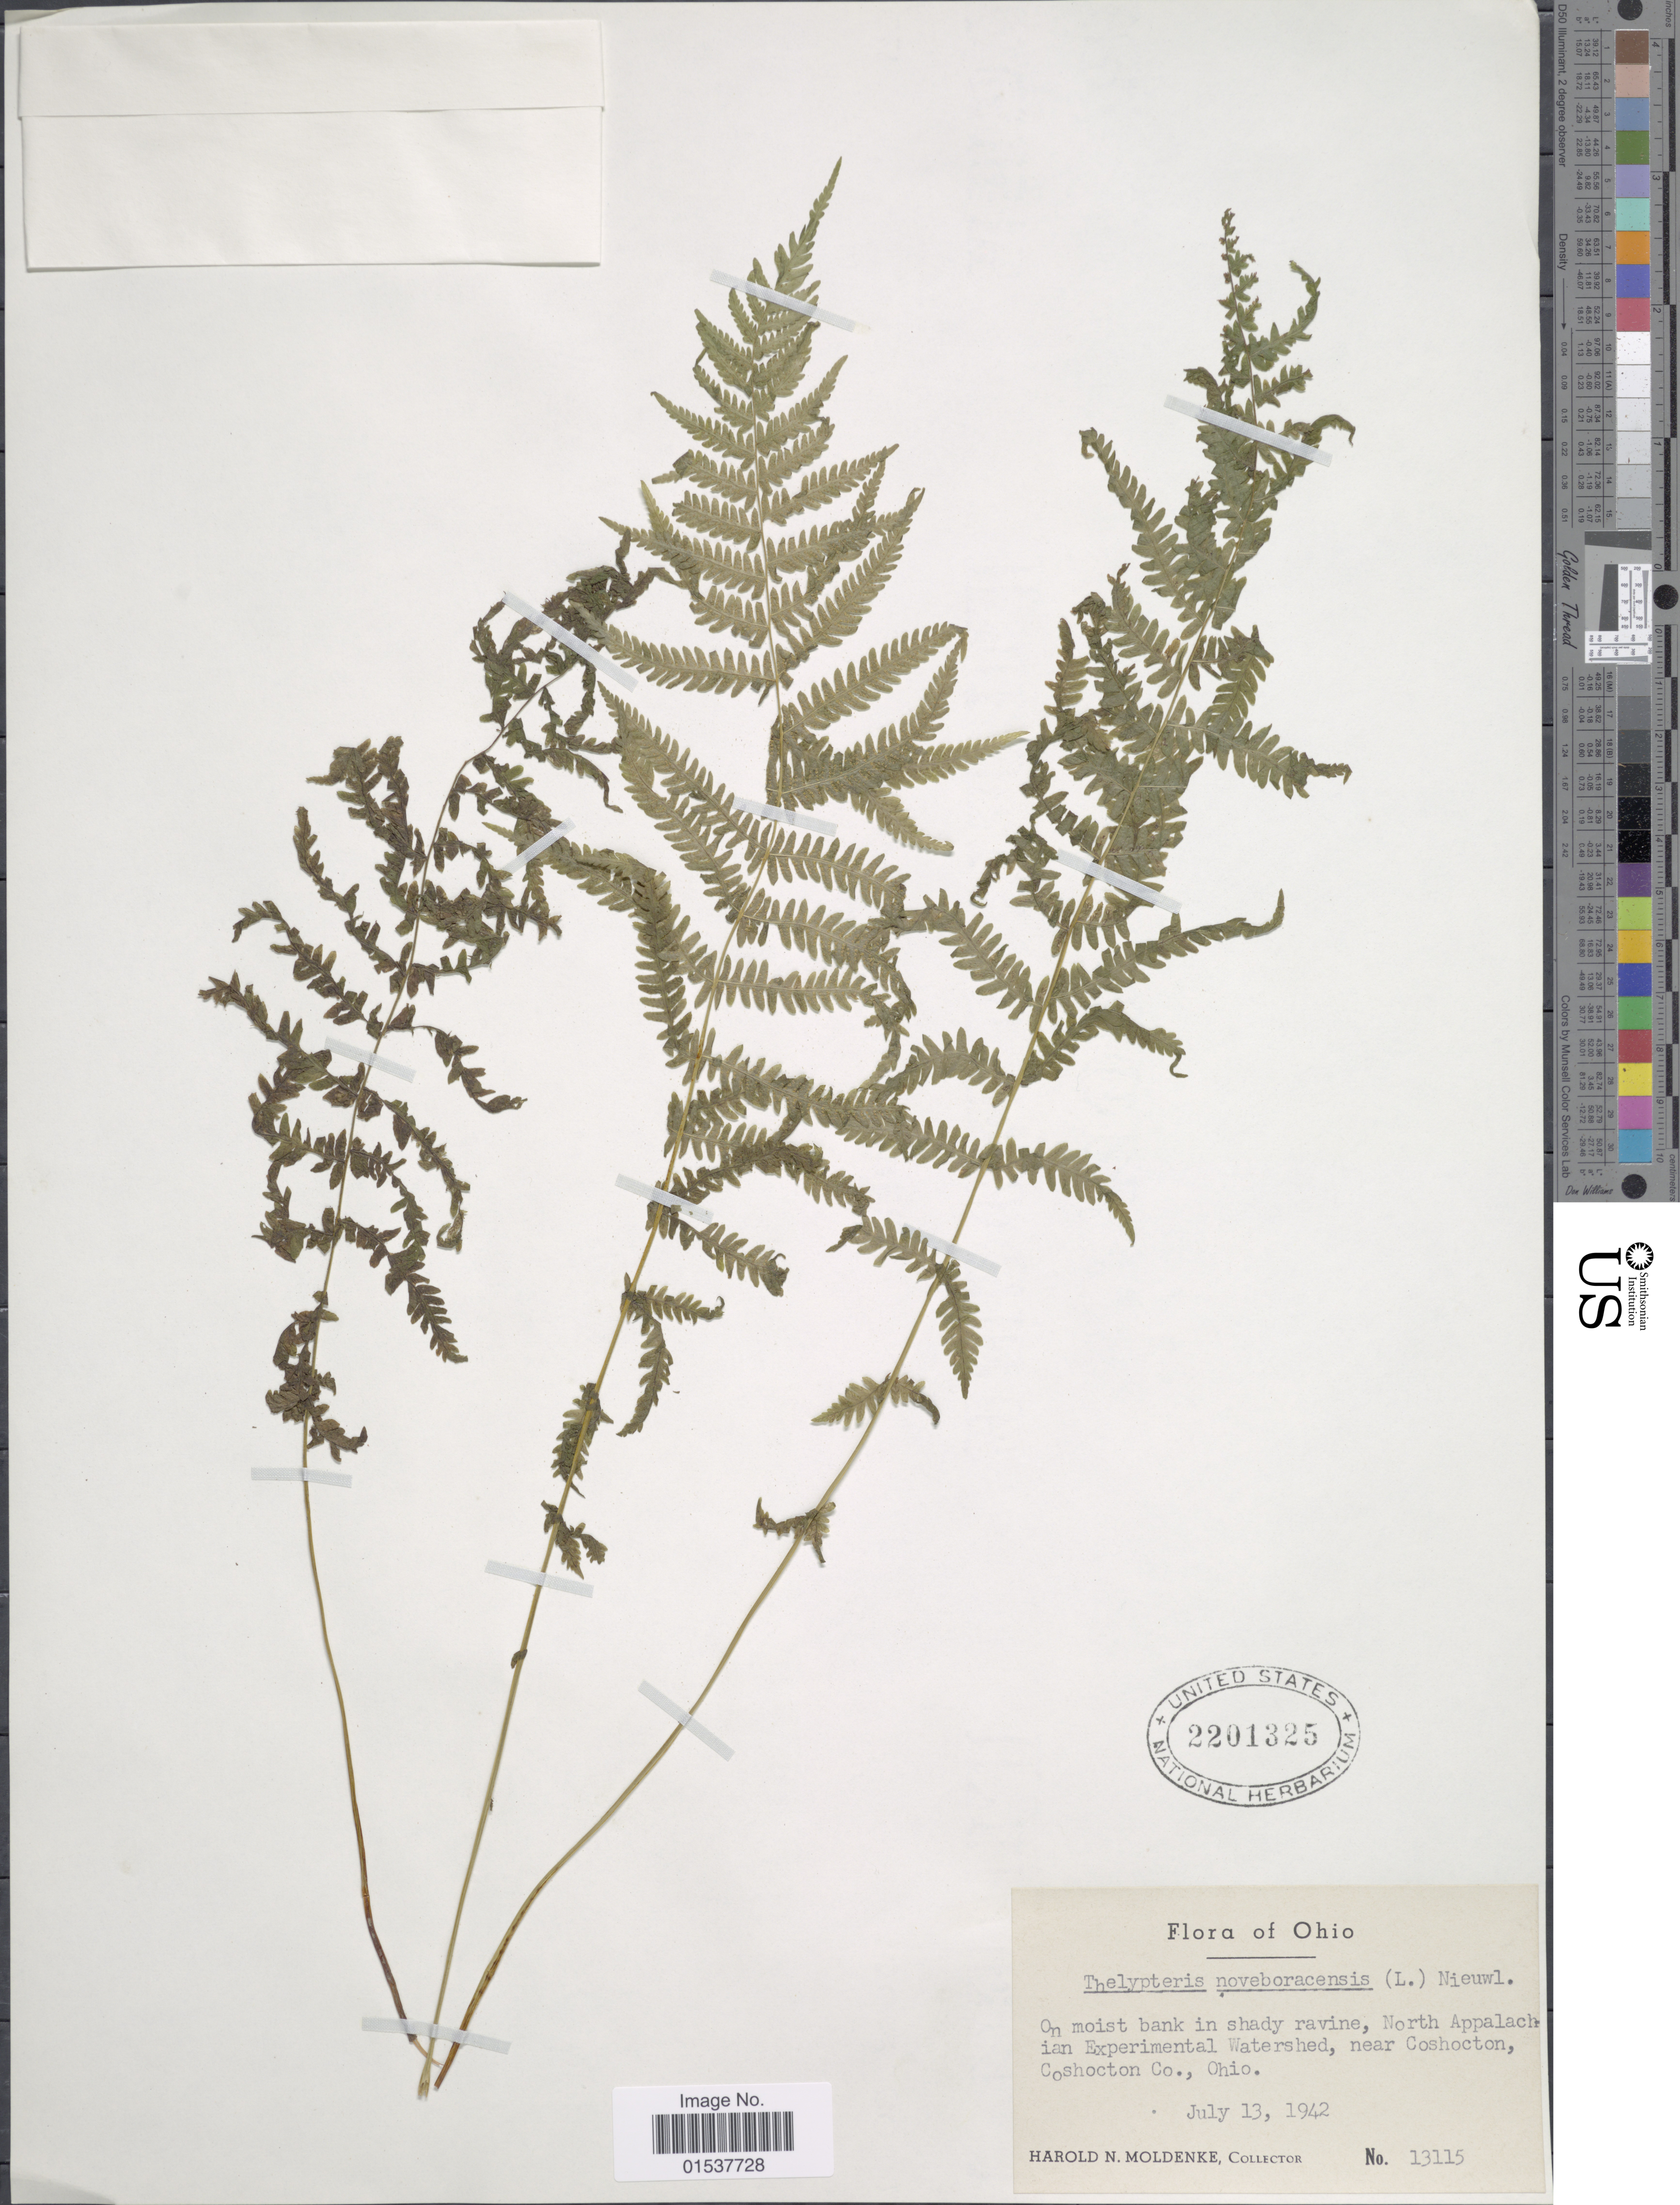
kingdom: Plantae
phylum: Tracheophyta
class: Polypodiopsida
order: Polypodiales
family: Thelypteridaceae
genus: Parathelypteris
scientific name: Parathelypteris noveboracensis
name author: (L.) Ching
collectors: H. N. Moldenke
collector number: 13115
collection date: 1942-07-13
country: United States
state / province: Ohio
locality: On moist bank in shady ravine, North Appalchian Experimental Watershed, near Coshocton, Coshocton Co., Ohio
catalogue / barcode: US 2201325